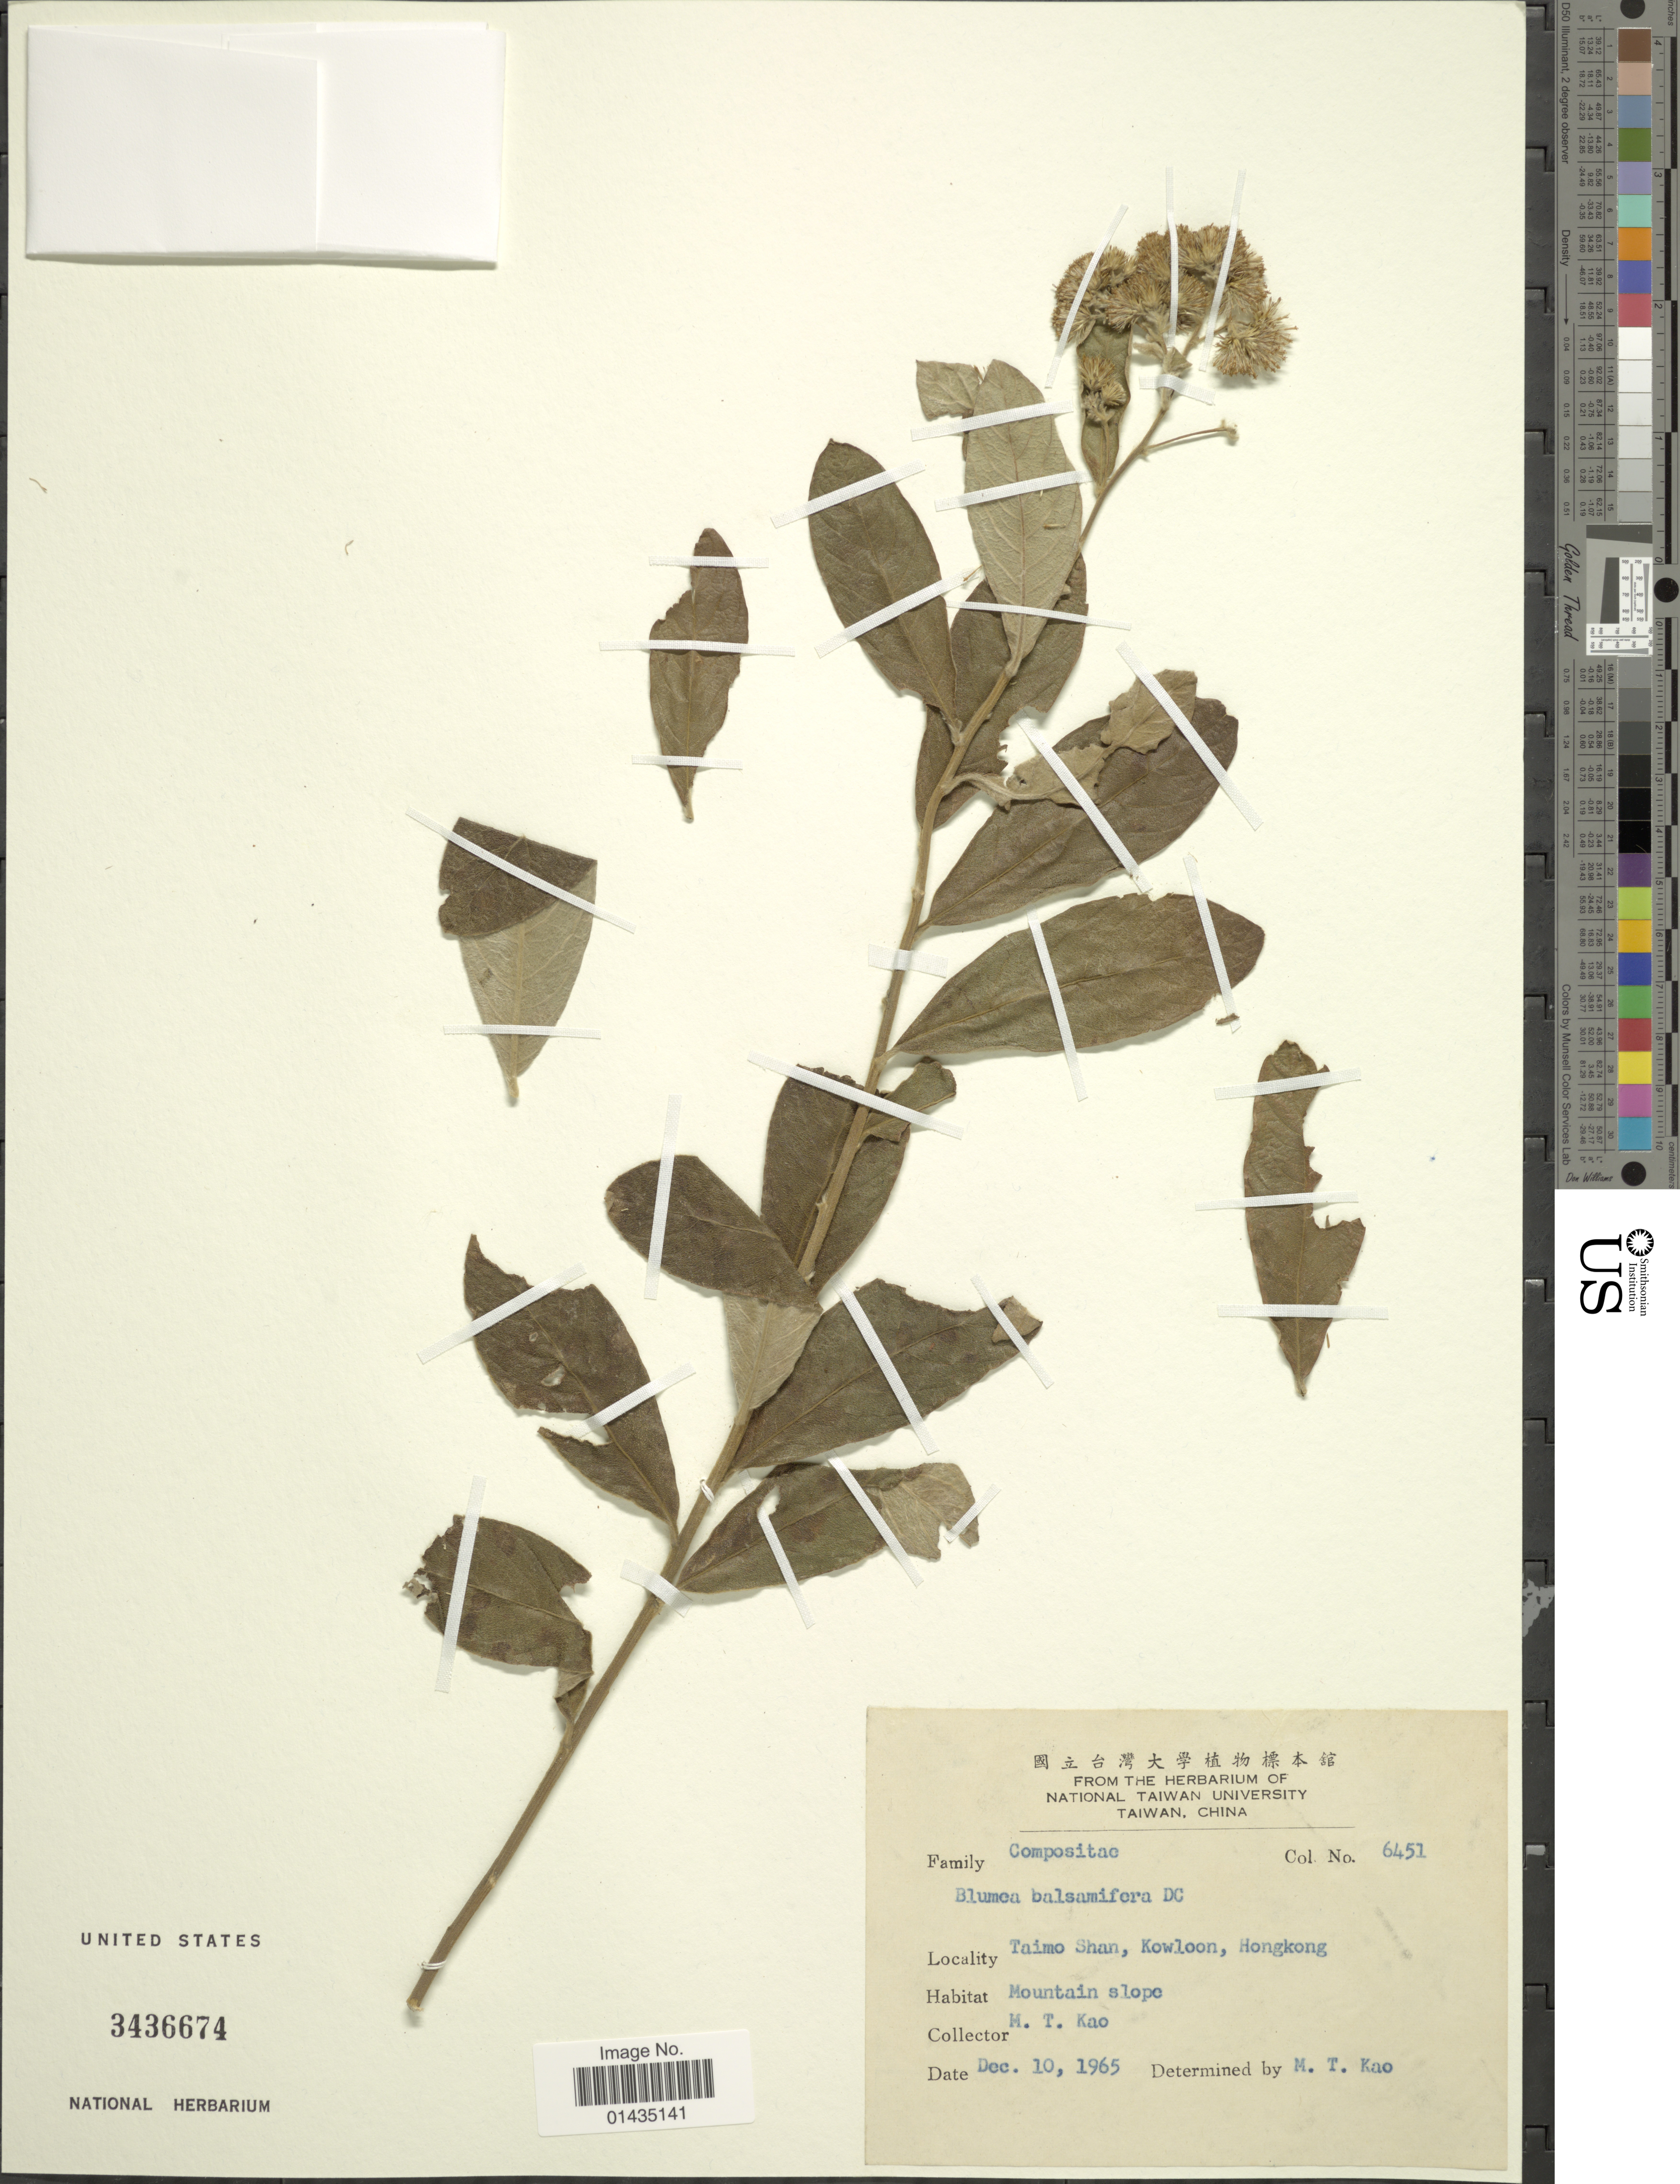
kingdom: Plantae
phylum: Tracheophyta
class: Magnoliopsida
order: Asterales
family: Asteraceae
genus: Blumea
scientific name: Blumea balsamifera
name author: (L.) DC.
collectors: M. T. Kao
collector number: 6451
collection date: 1965-12-10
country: China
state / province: Hong Kong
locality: Taimo Shan, Kowloon, Hongkong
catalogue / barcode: US 3436674